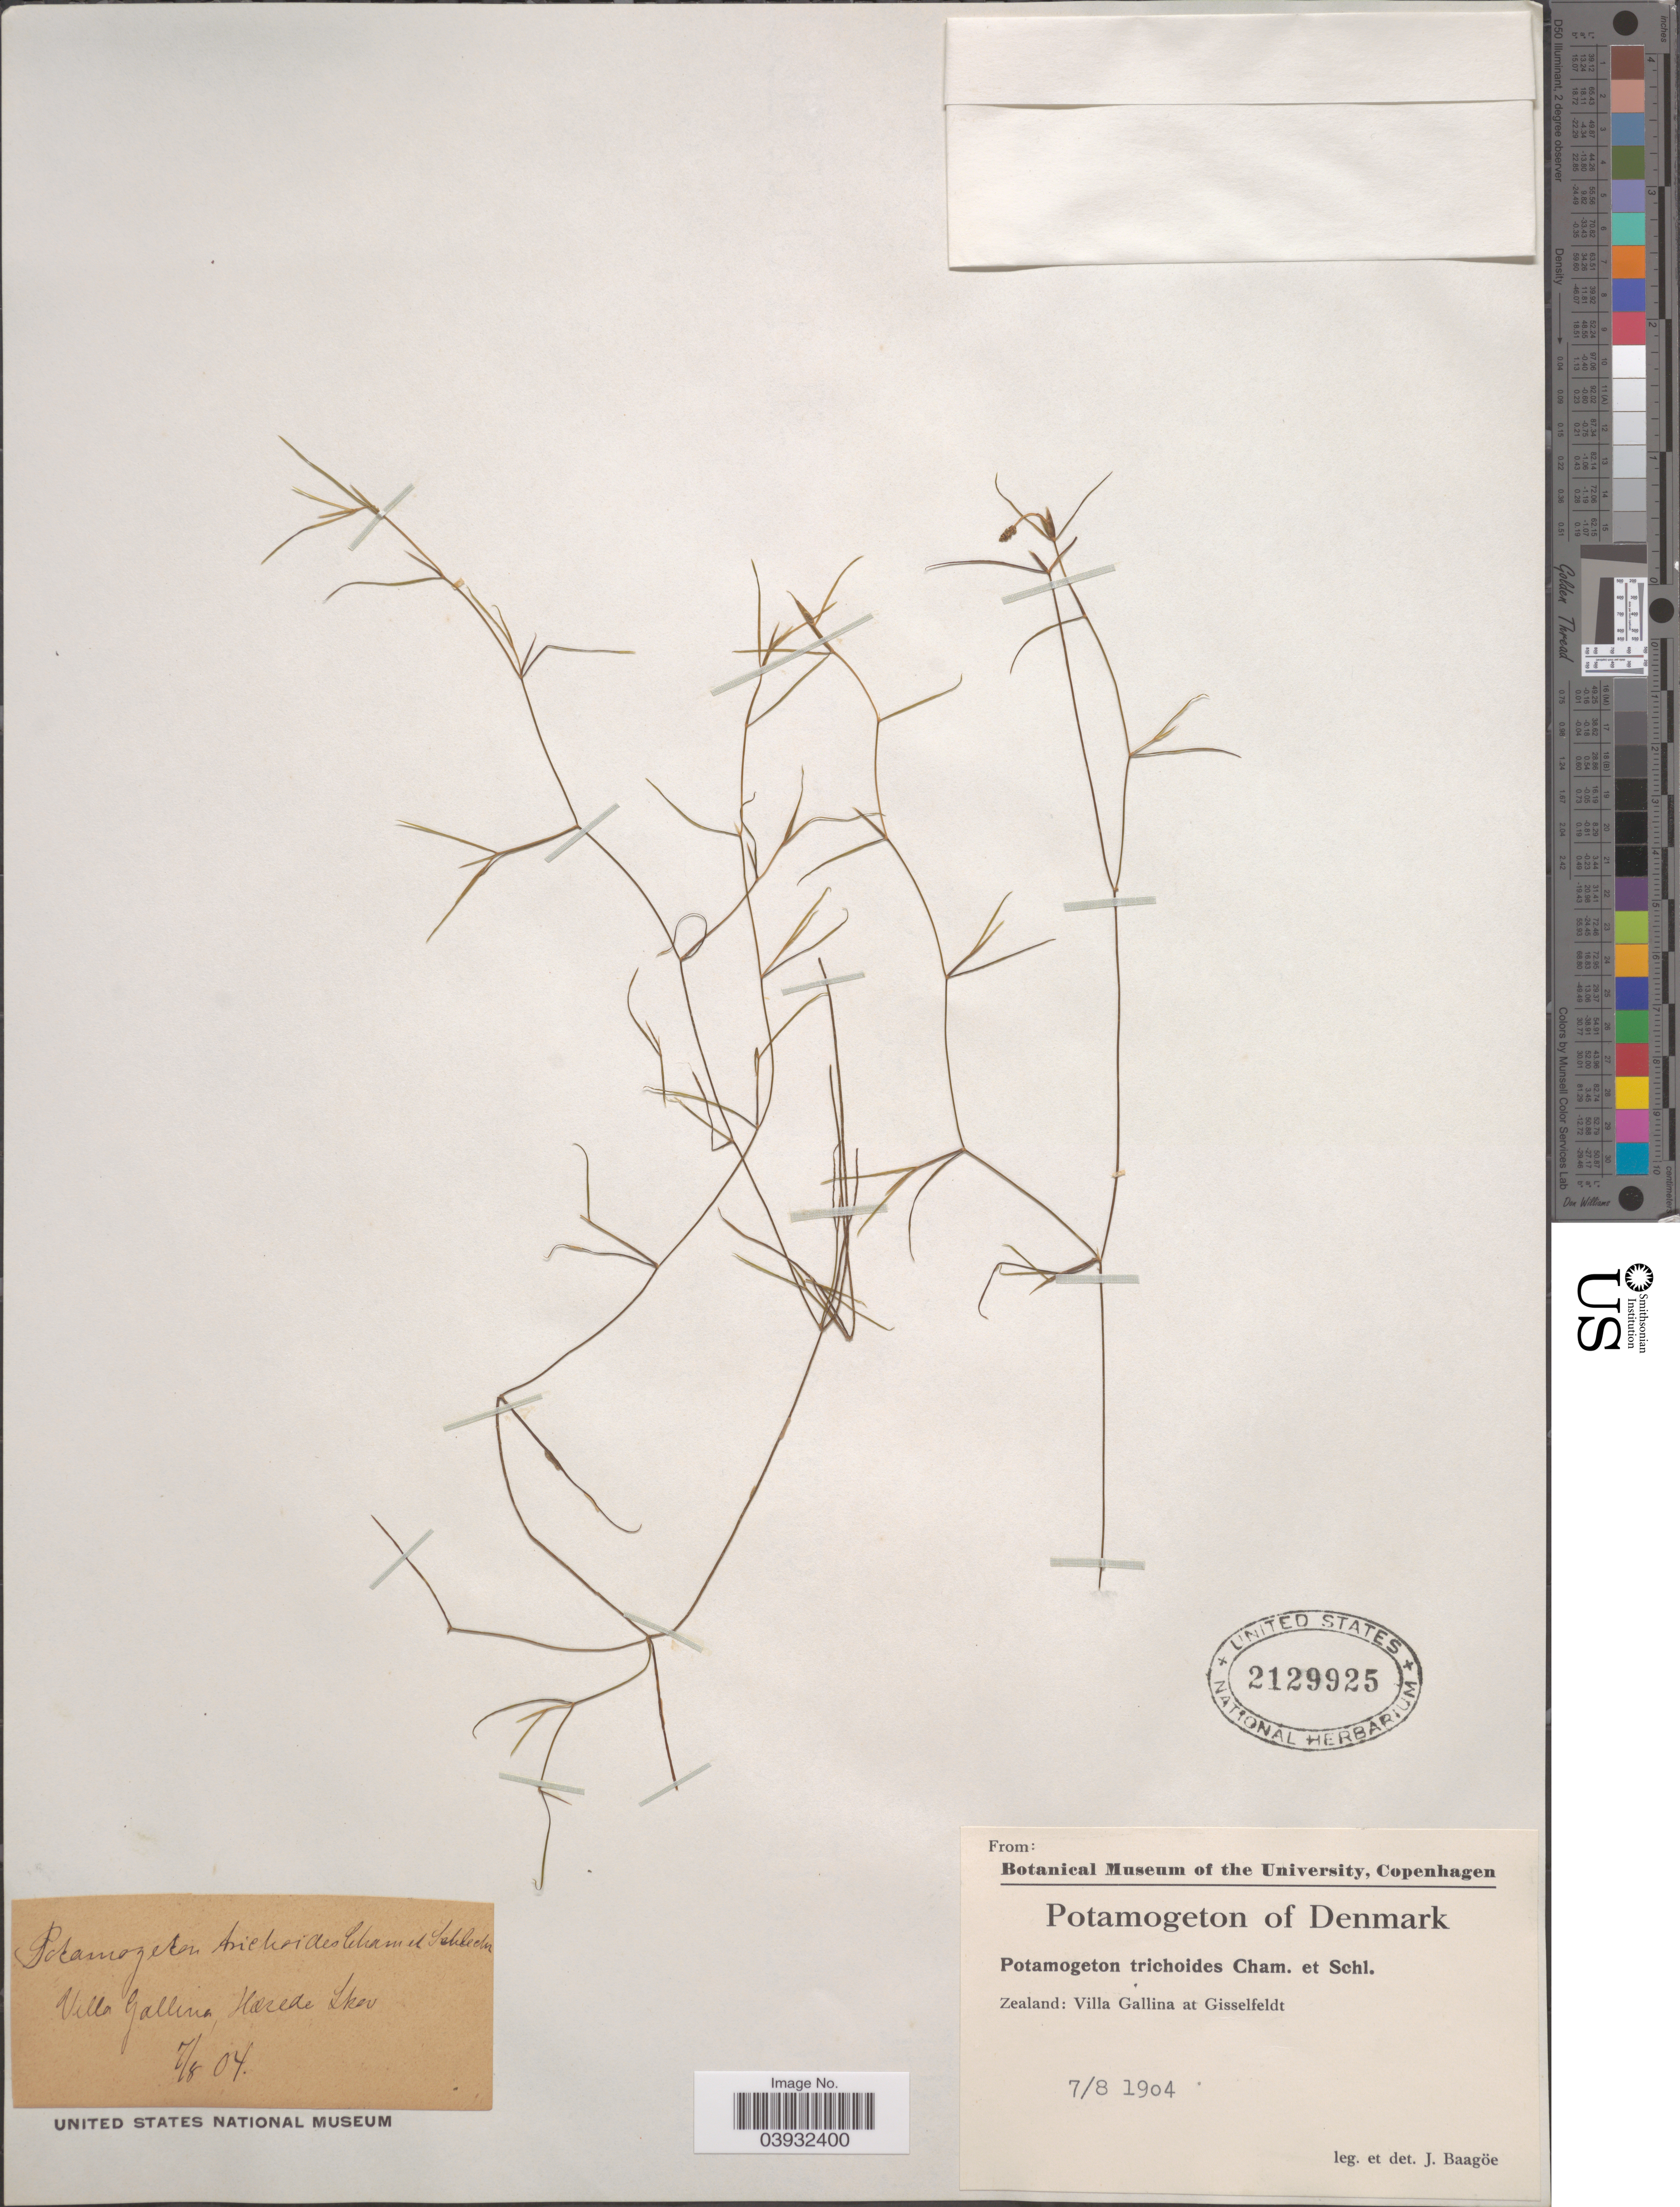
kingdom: Plantae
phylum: Tracheophyta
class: Liliopsida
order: Alismatales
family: Potamogetonaceae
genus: Potamogeton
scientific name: Potamogeton trichoides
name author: Cham. & Schltdl.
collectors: J. Baagoe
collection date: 1904-08-07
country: Denmark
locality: Villa Gallina, Hærede Skov. Zealnd: Villa Gallina at Gisselfeld.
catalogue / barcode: US 2129925